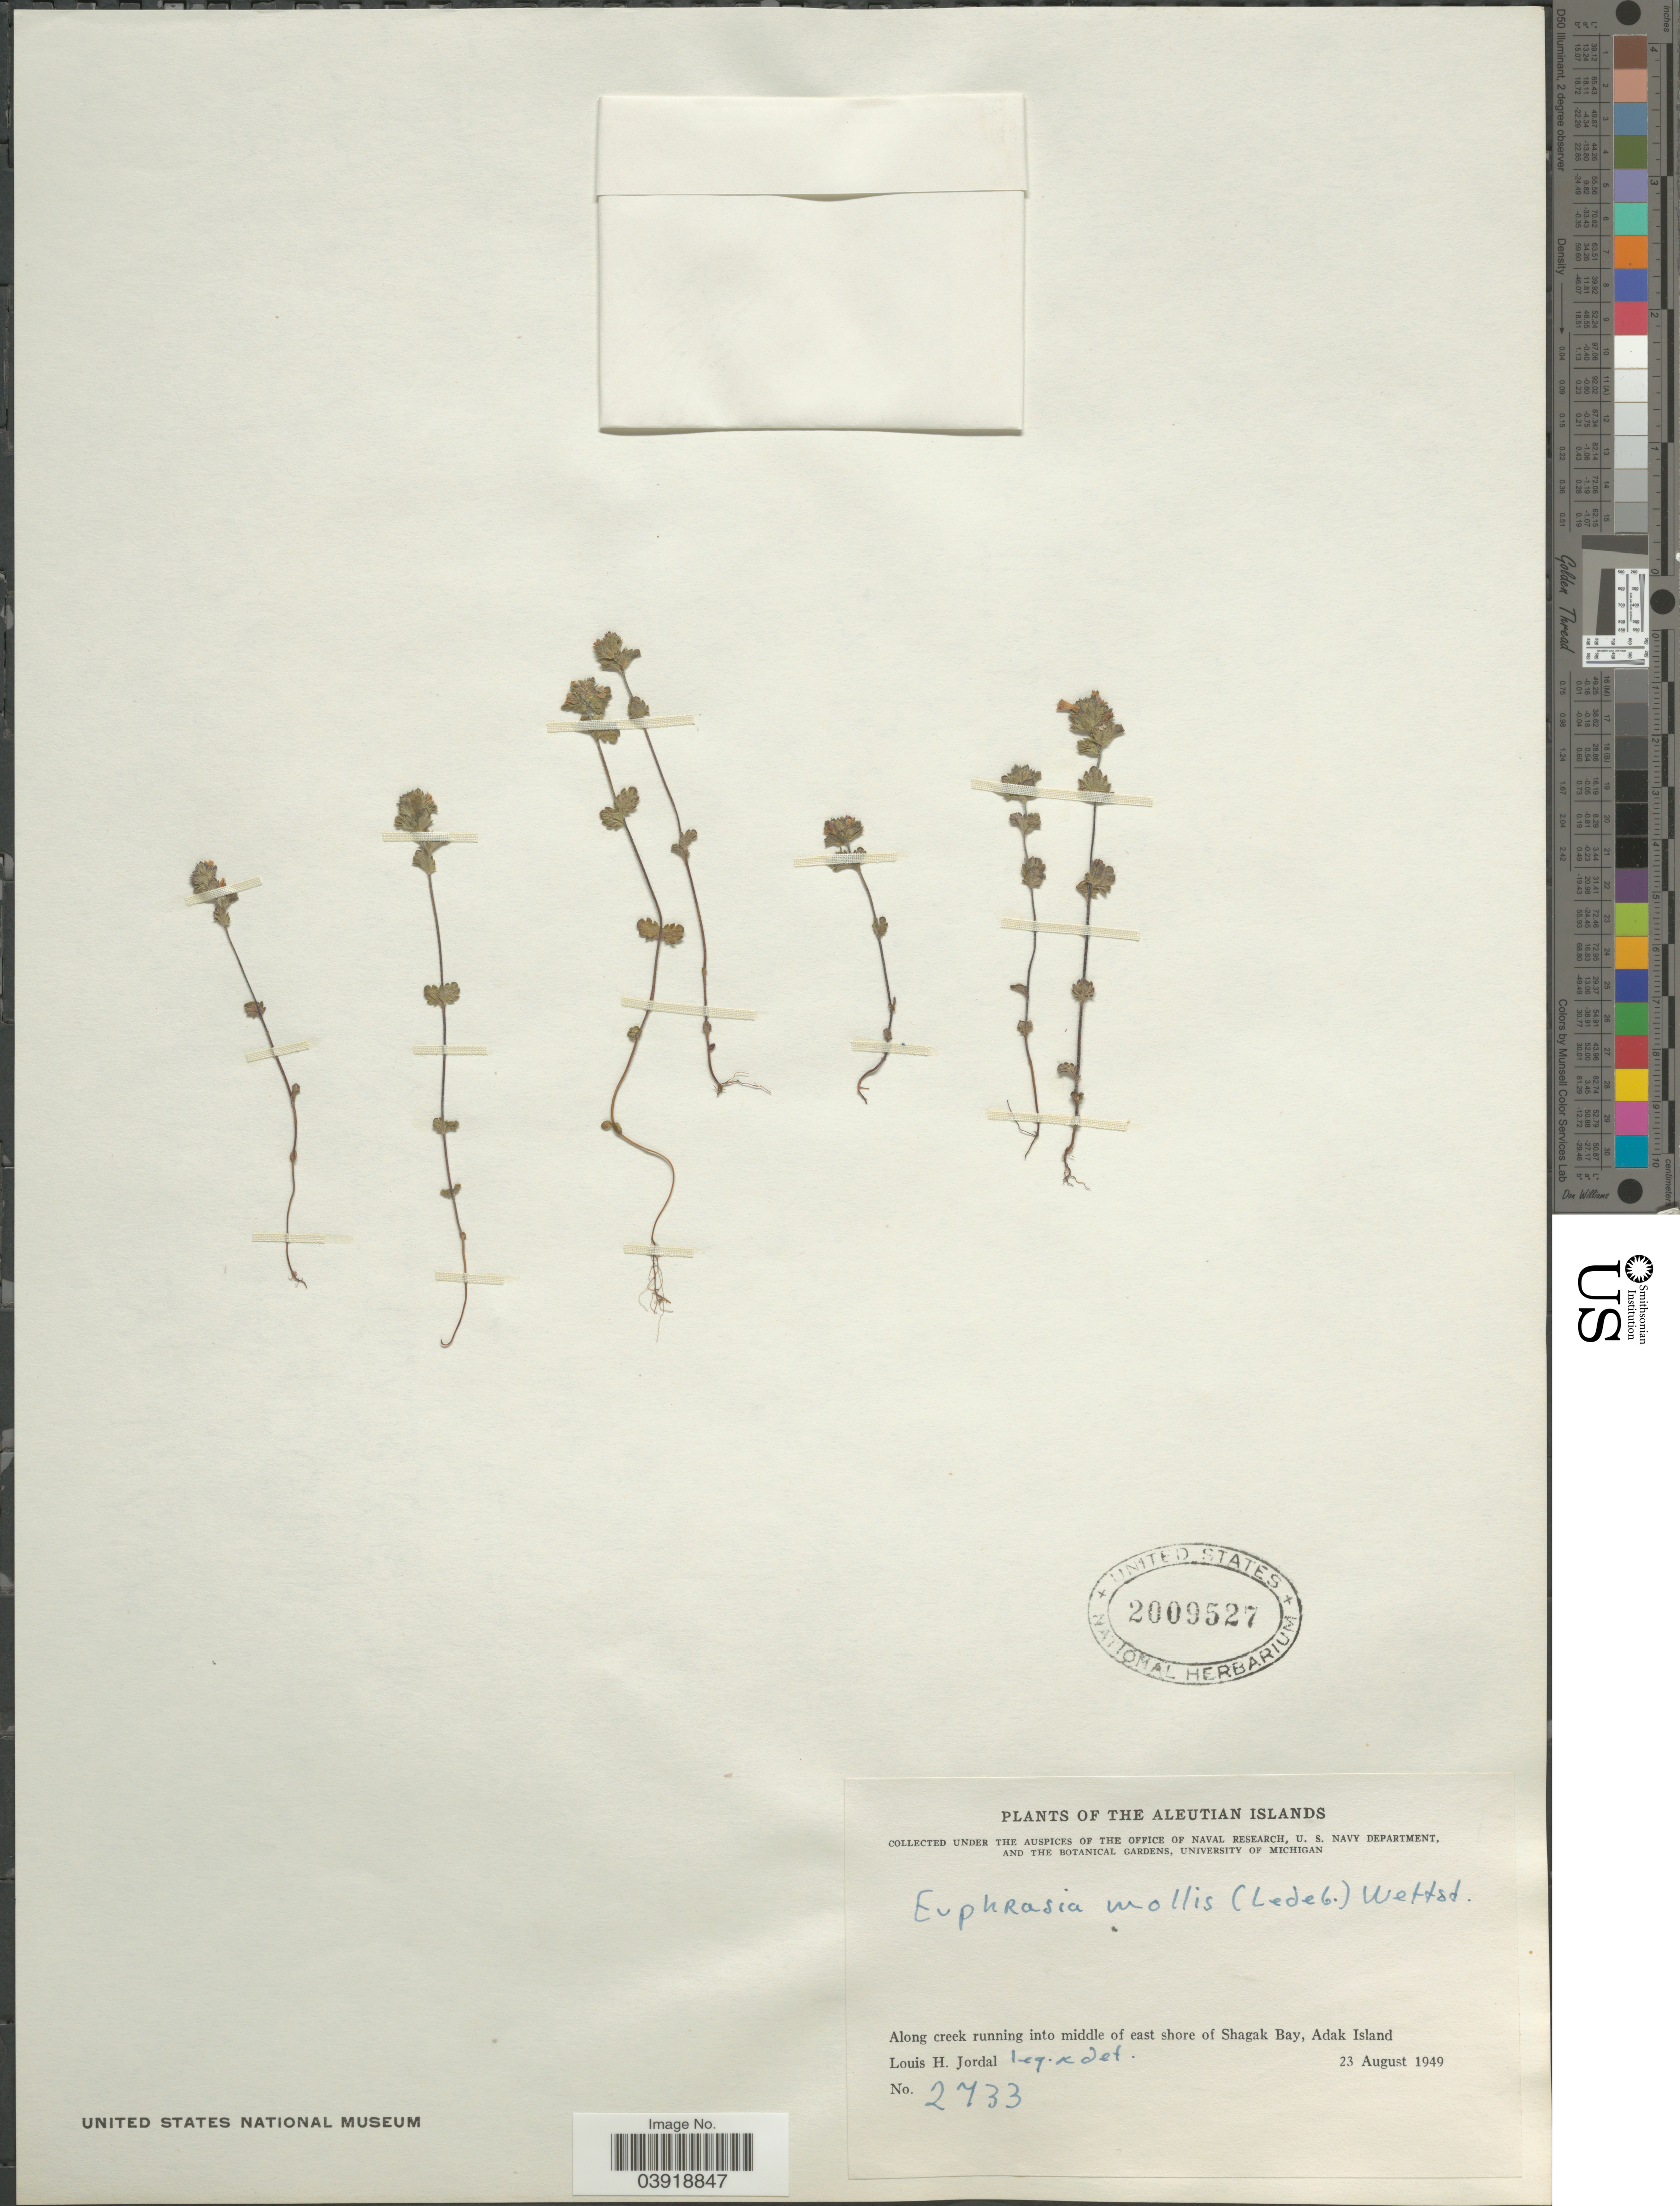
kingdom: Plantae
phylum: Tracheophyta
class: Magnoliopsida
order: Lamiales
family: Orobanchaceae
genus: Euphrasia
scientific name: Euphrasia mollis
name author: (Ledeb.) Wettst.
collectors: L. Jordal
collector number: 2733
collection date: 1949-08-23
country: United States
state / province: Alaska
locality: The Aleutian Islands. Along creek running into middle of east shore of Shagak Bay, Adak Island.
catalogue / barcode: US 2009527